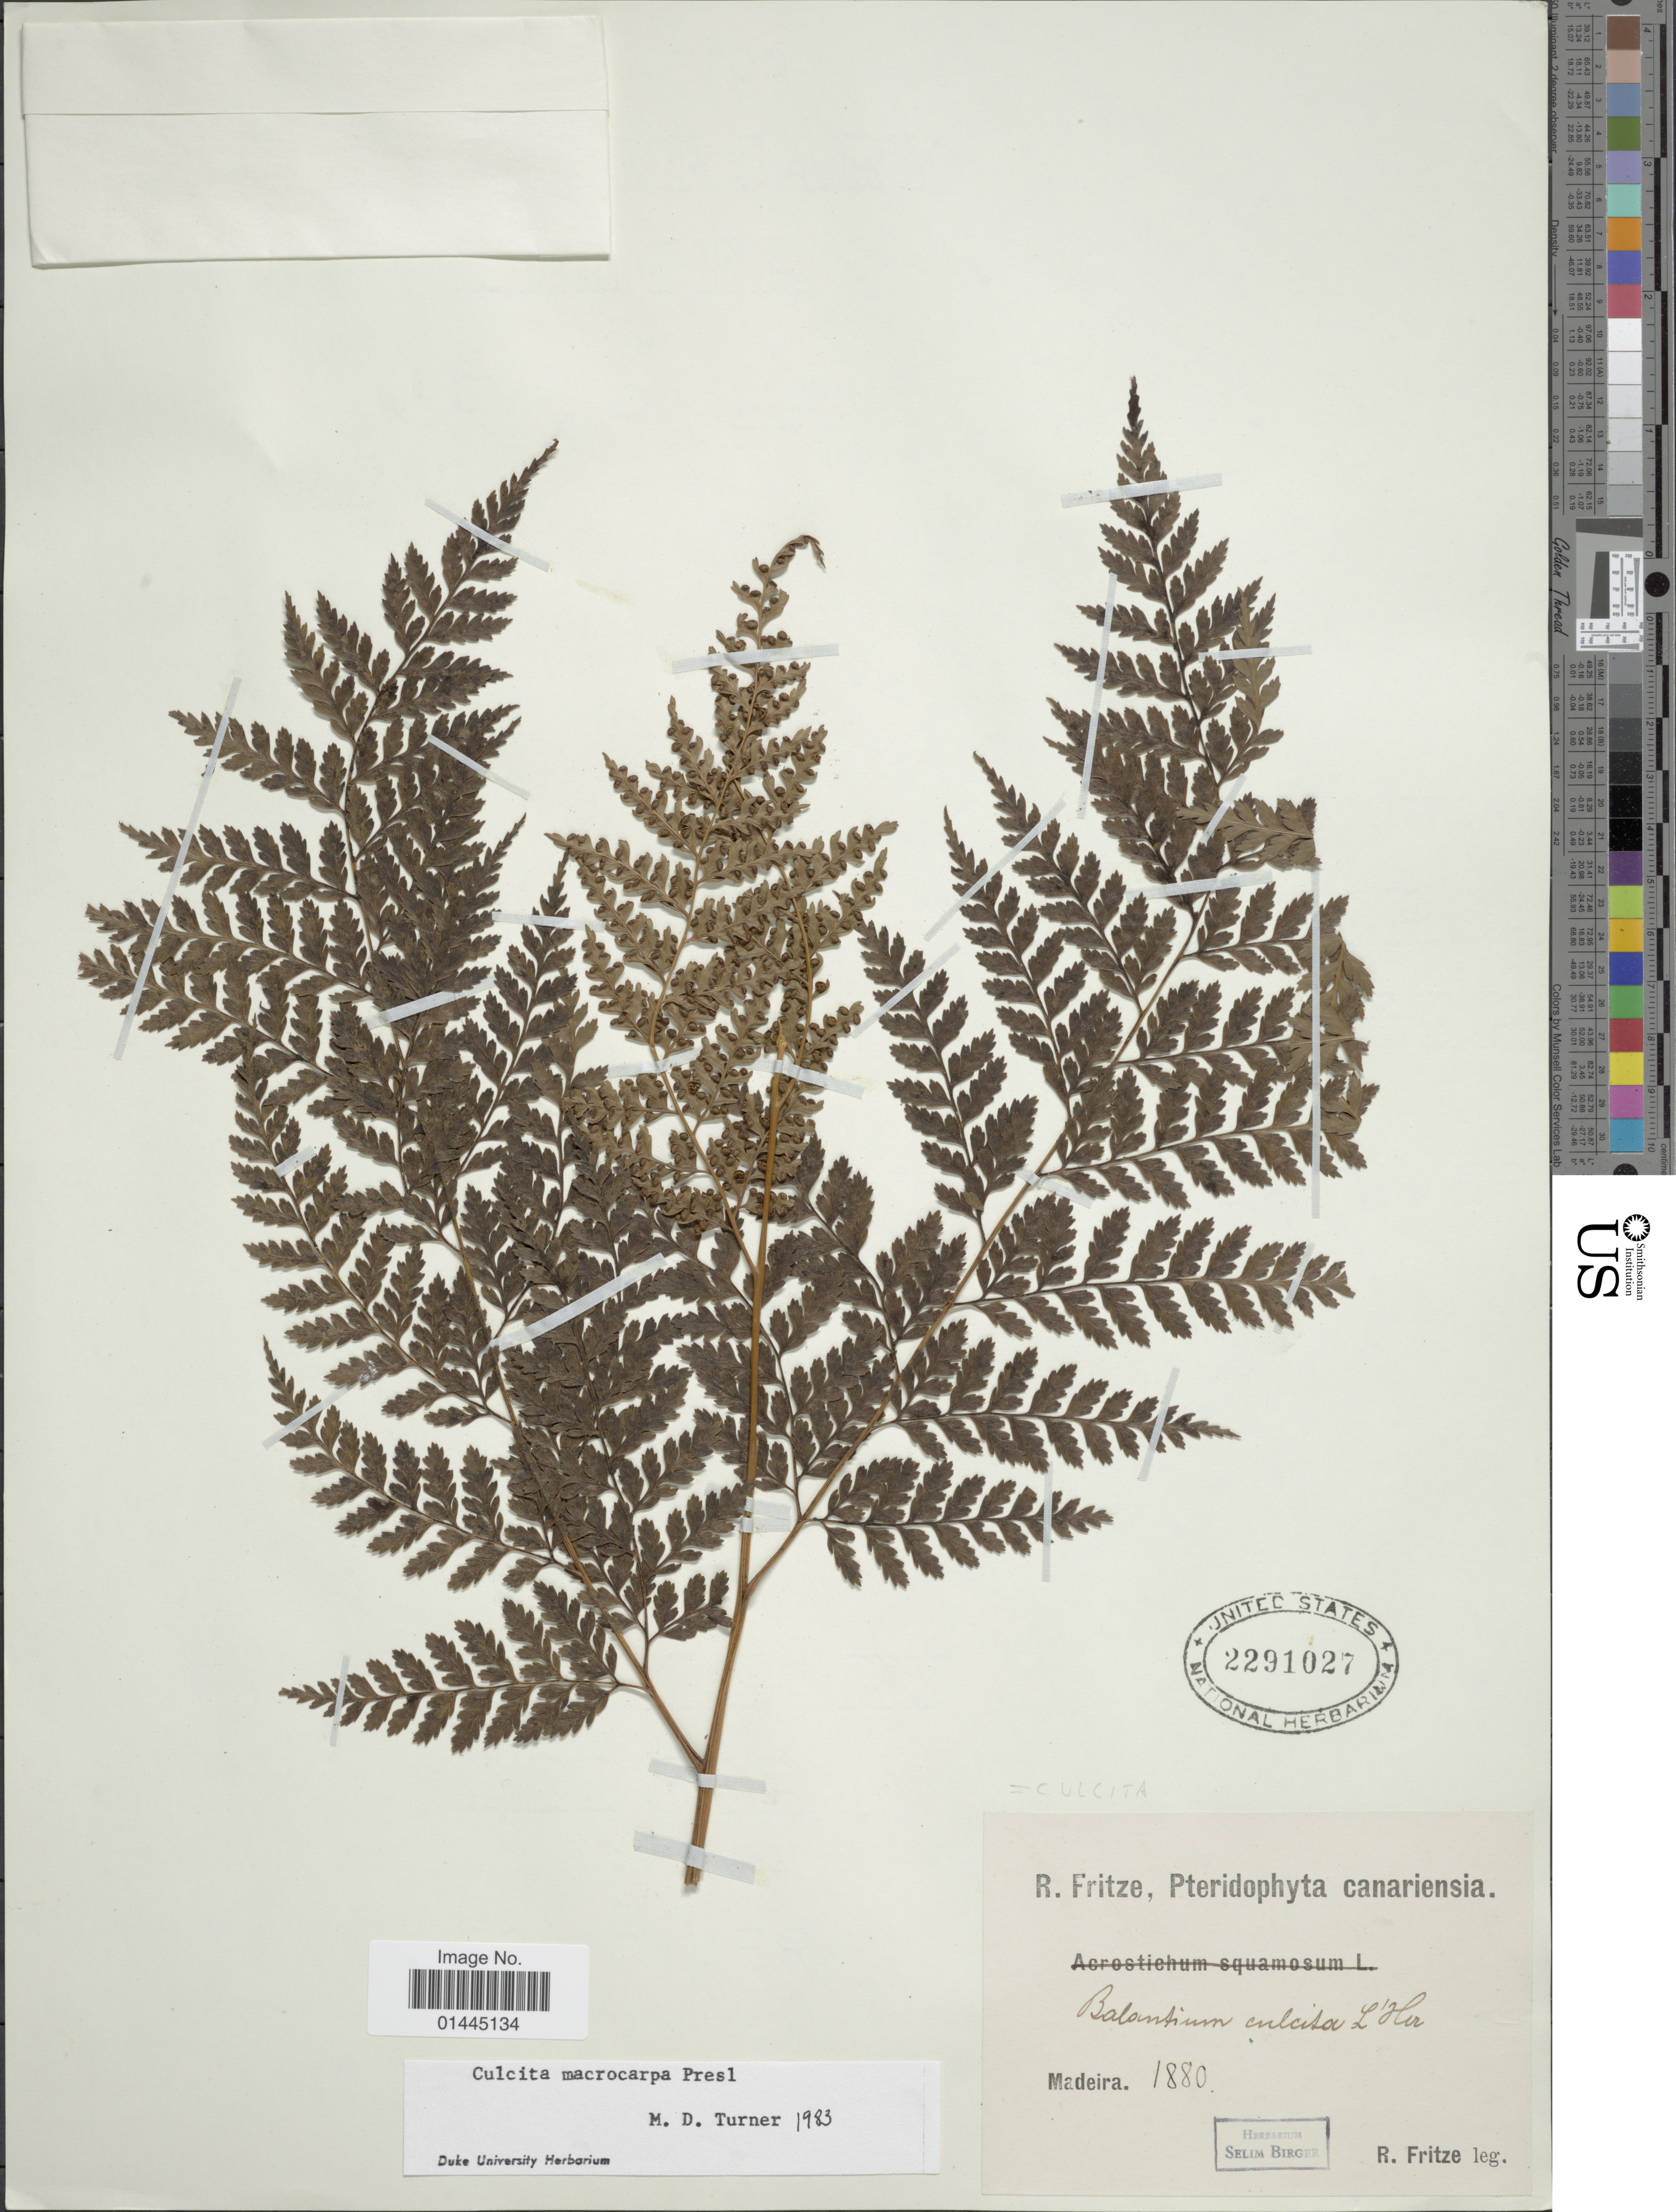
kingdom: Plantae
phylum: Tracheophyta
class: Polypodiopsida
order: Cyatheales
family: Culcitaceae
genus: Culcita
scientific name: Culcita macrocarpa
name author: C. Presl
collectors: R. Fritze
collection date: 1880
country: Portugal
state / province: Madeira (Aut. Reg.)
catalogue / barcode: US 2291027